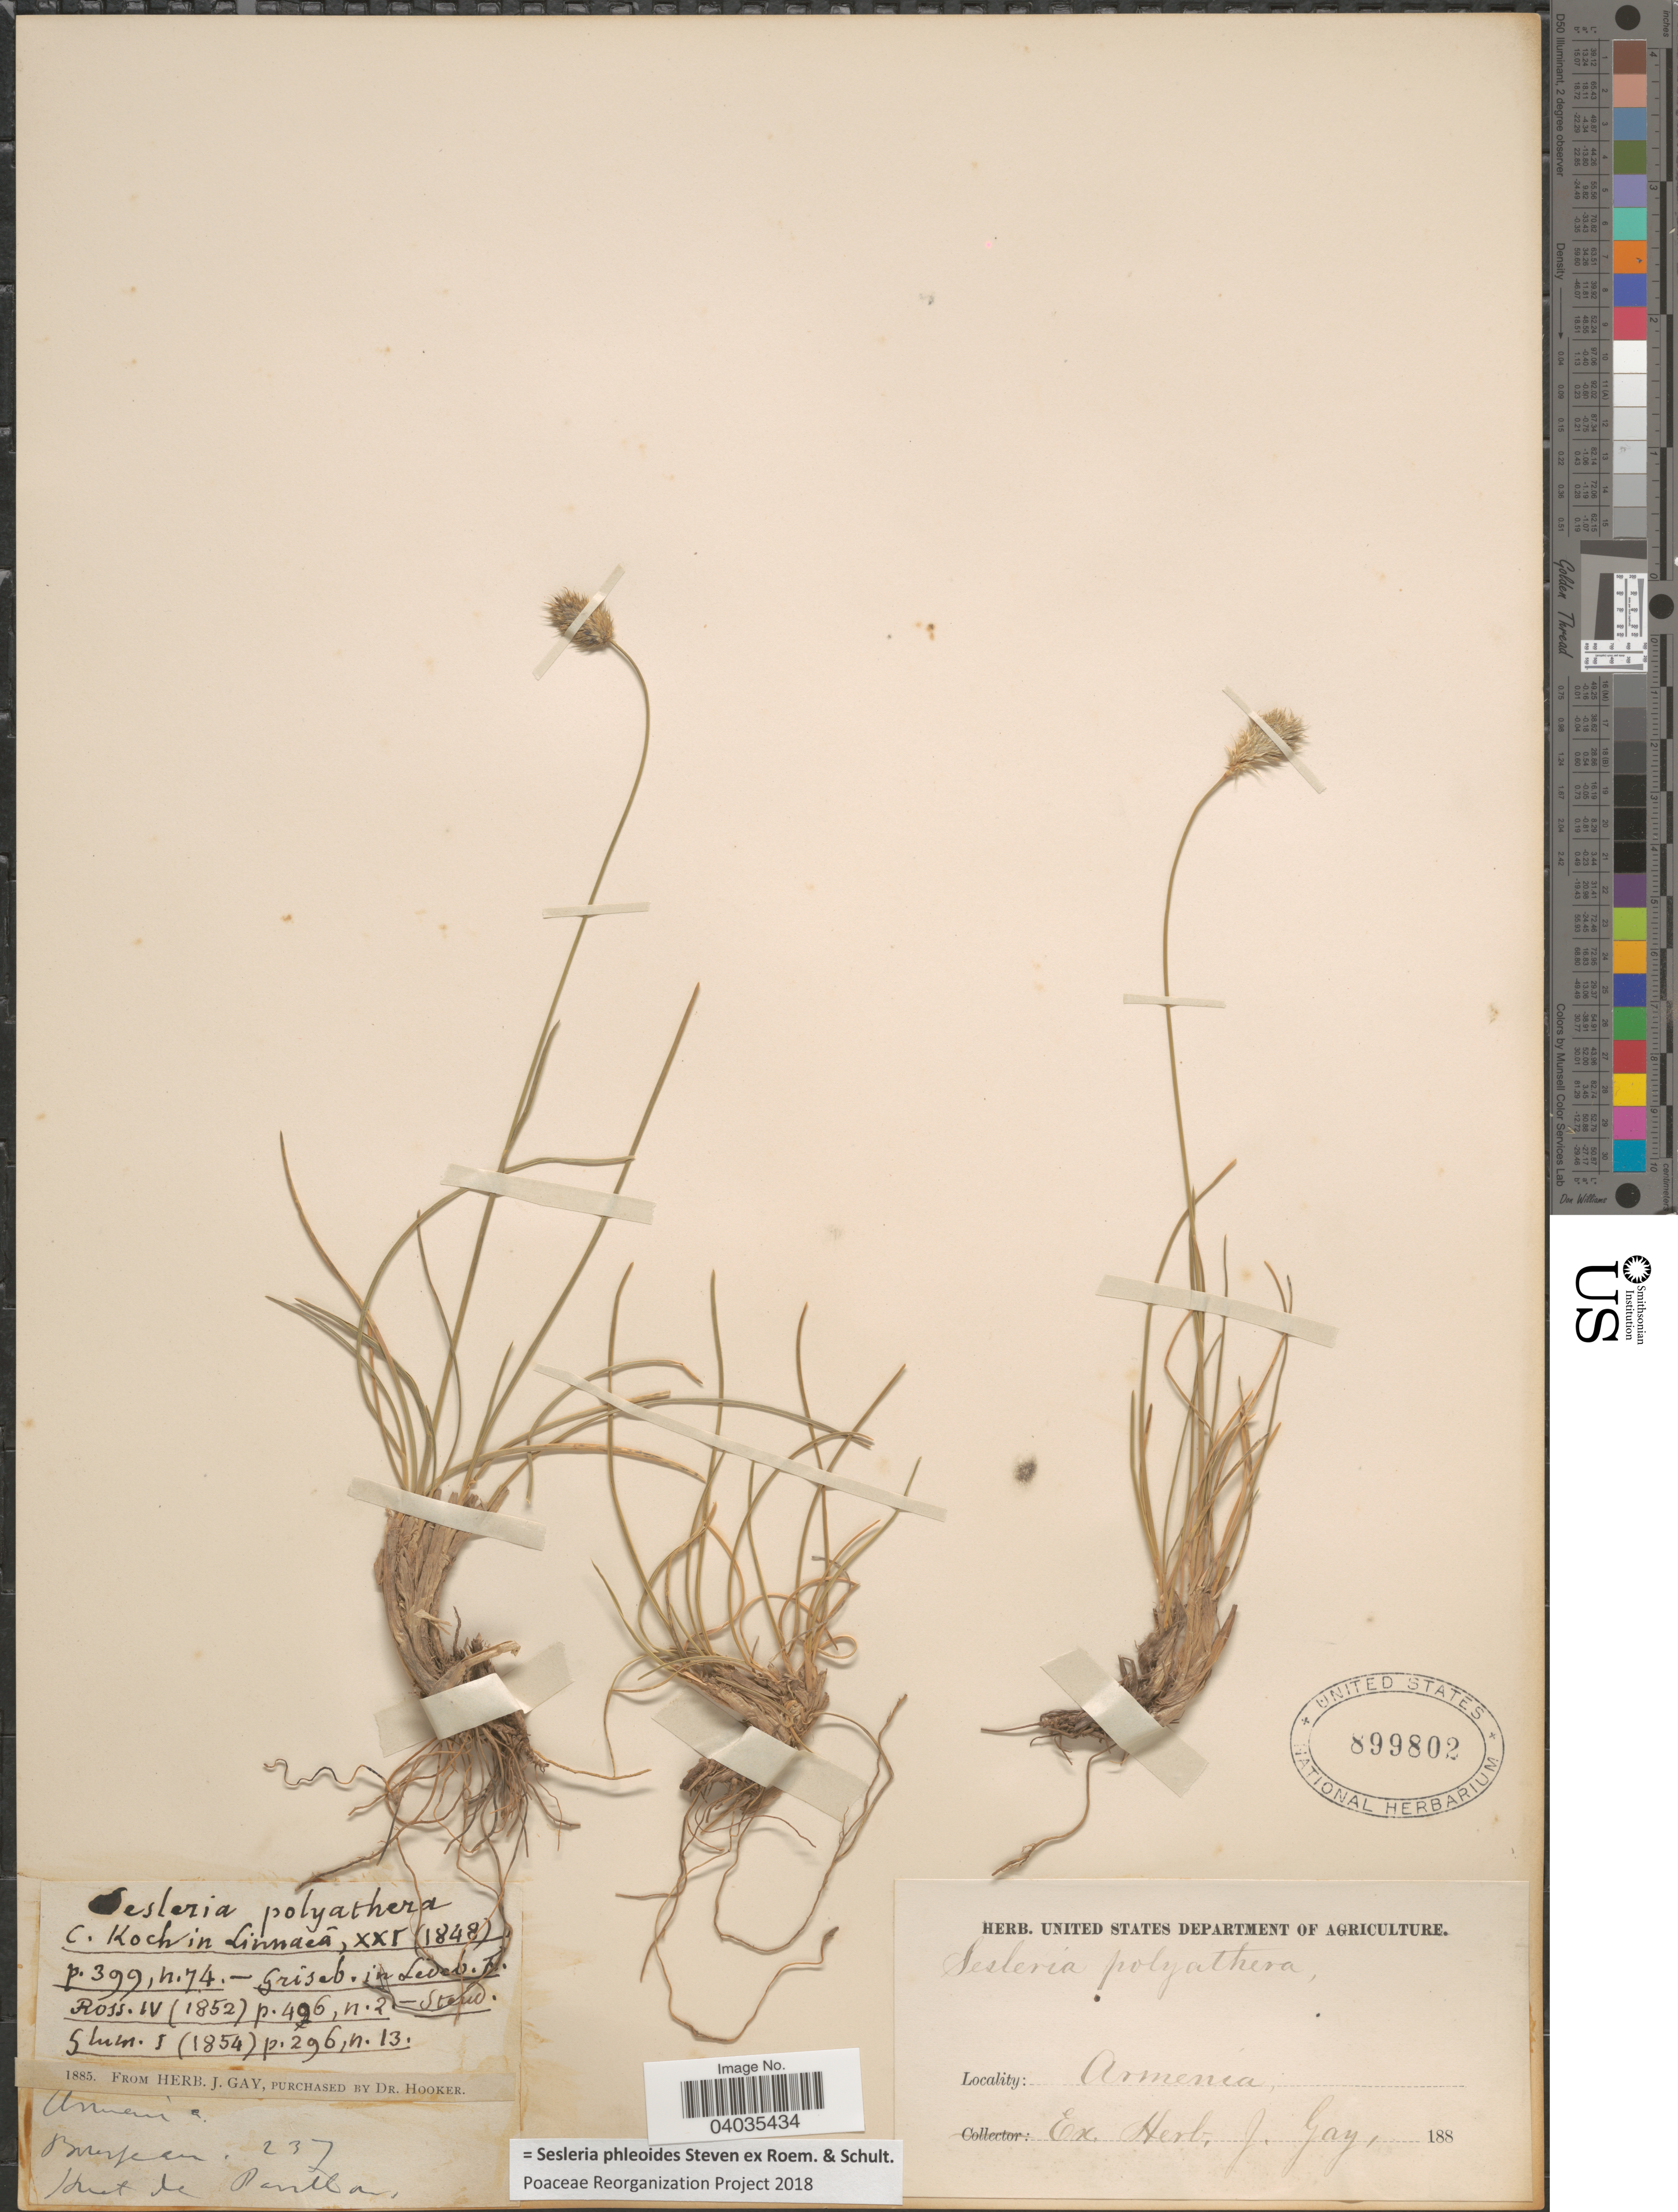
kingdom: Plantae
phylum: Tracheophyta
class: Liliopsida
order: Poales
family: Poaceae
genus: Sesleria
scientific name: Sesleria phleoides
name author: Stev. ex Roem. & Schult.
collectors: -. Bourgeau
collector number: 237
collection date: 1885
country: Armenia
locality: Huet de Pantla [interpreted].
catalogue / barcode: US 899802